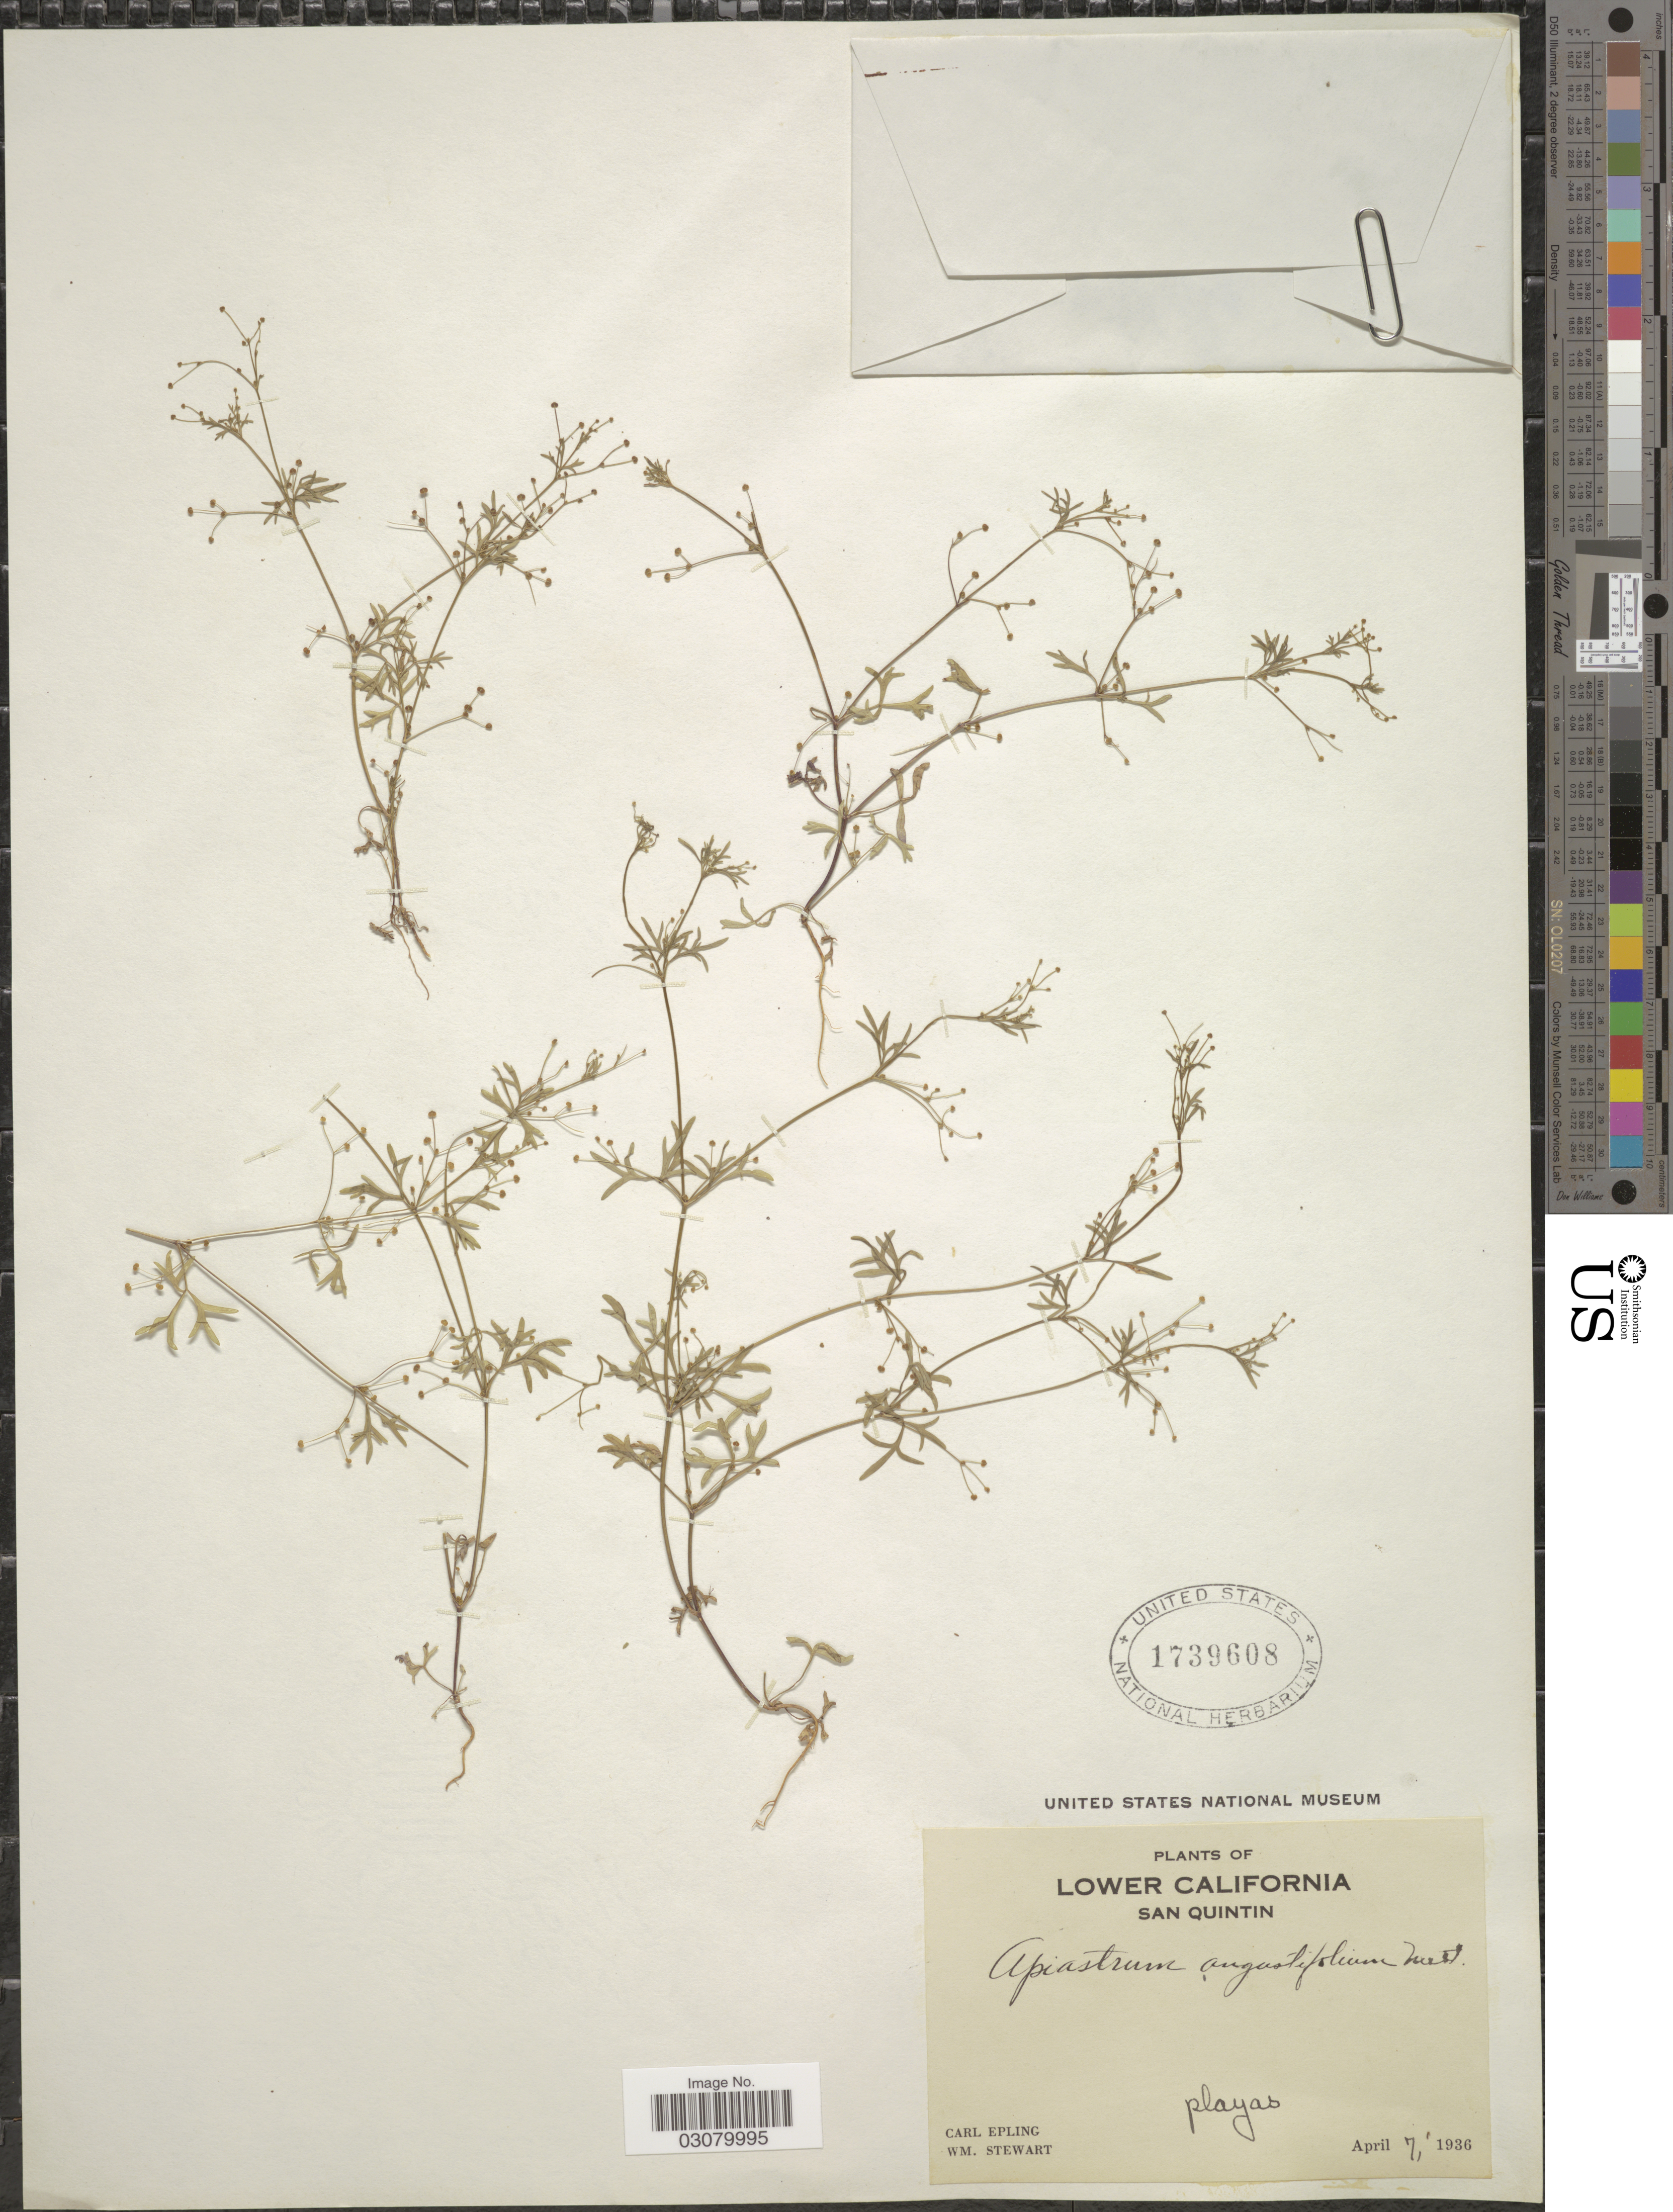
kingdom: Plantae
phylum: Tracheophyta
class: Magnoliopsida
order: Apiales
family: Apiaceae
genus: Apiastrum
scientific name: Apiastrum angustifolium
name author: Nutt.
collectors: C. C. Epling & W. Stewart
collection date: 1936-04-07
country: Mexico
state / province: Baja California Norte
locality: Lower California, San Quintin. Playas.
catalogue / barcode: US 1739608